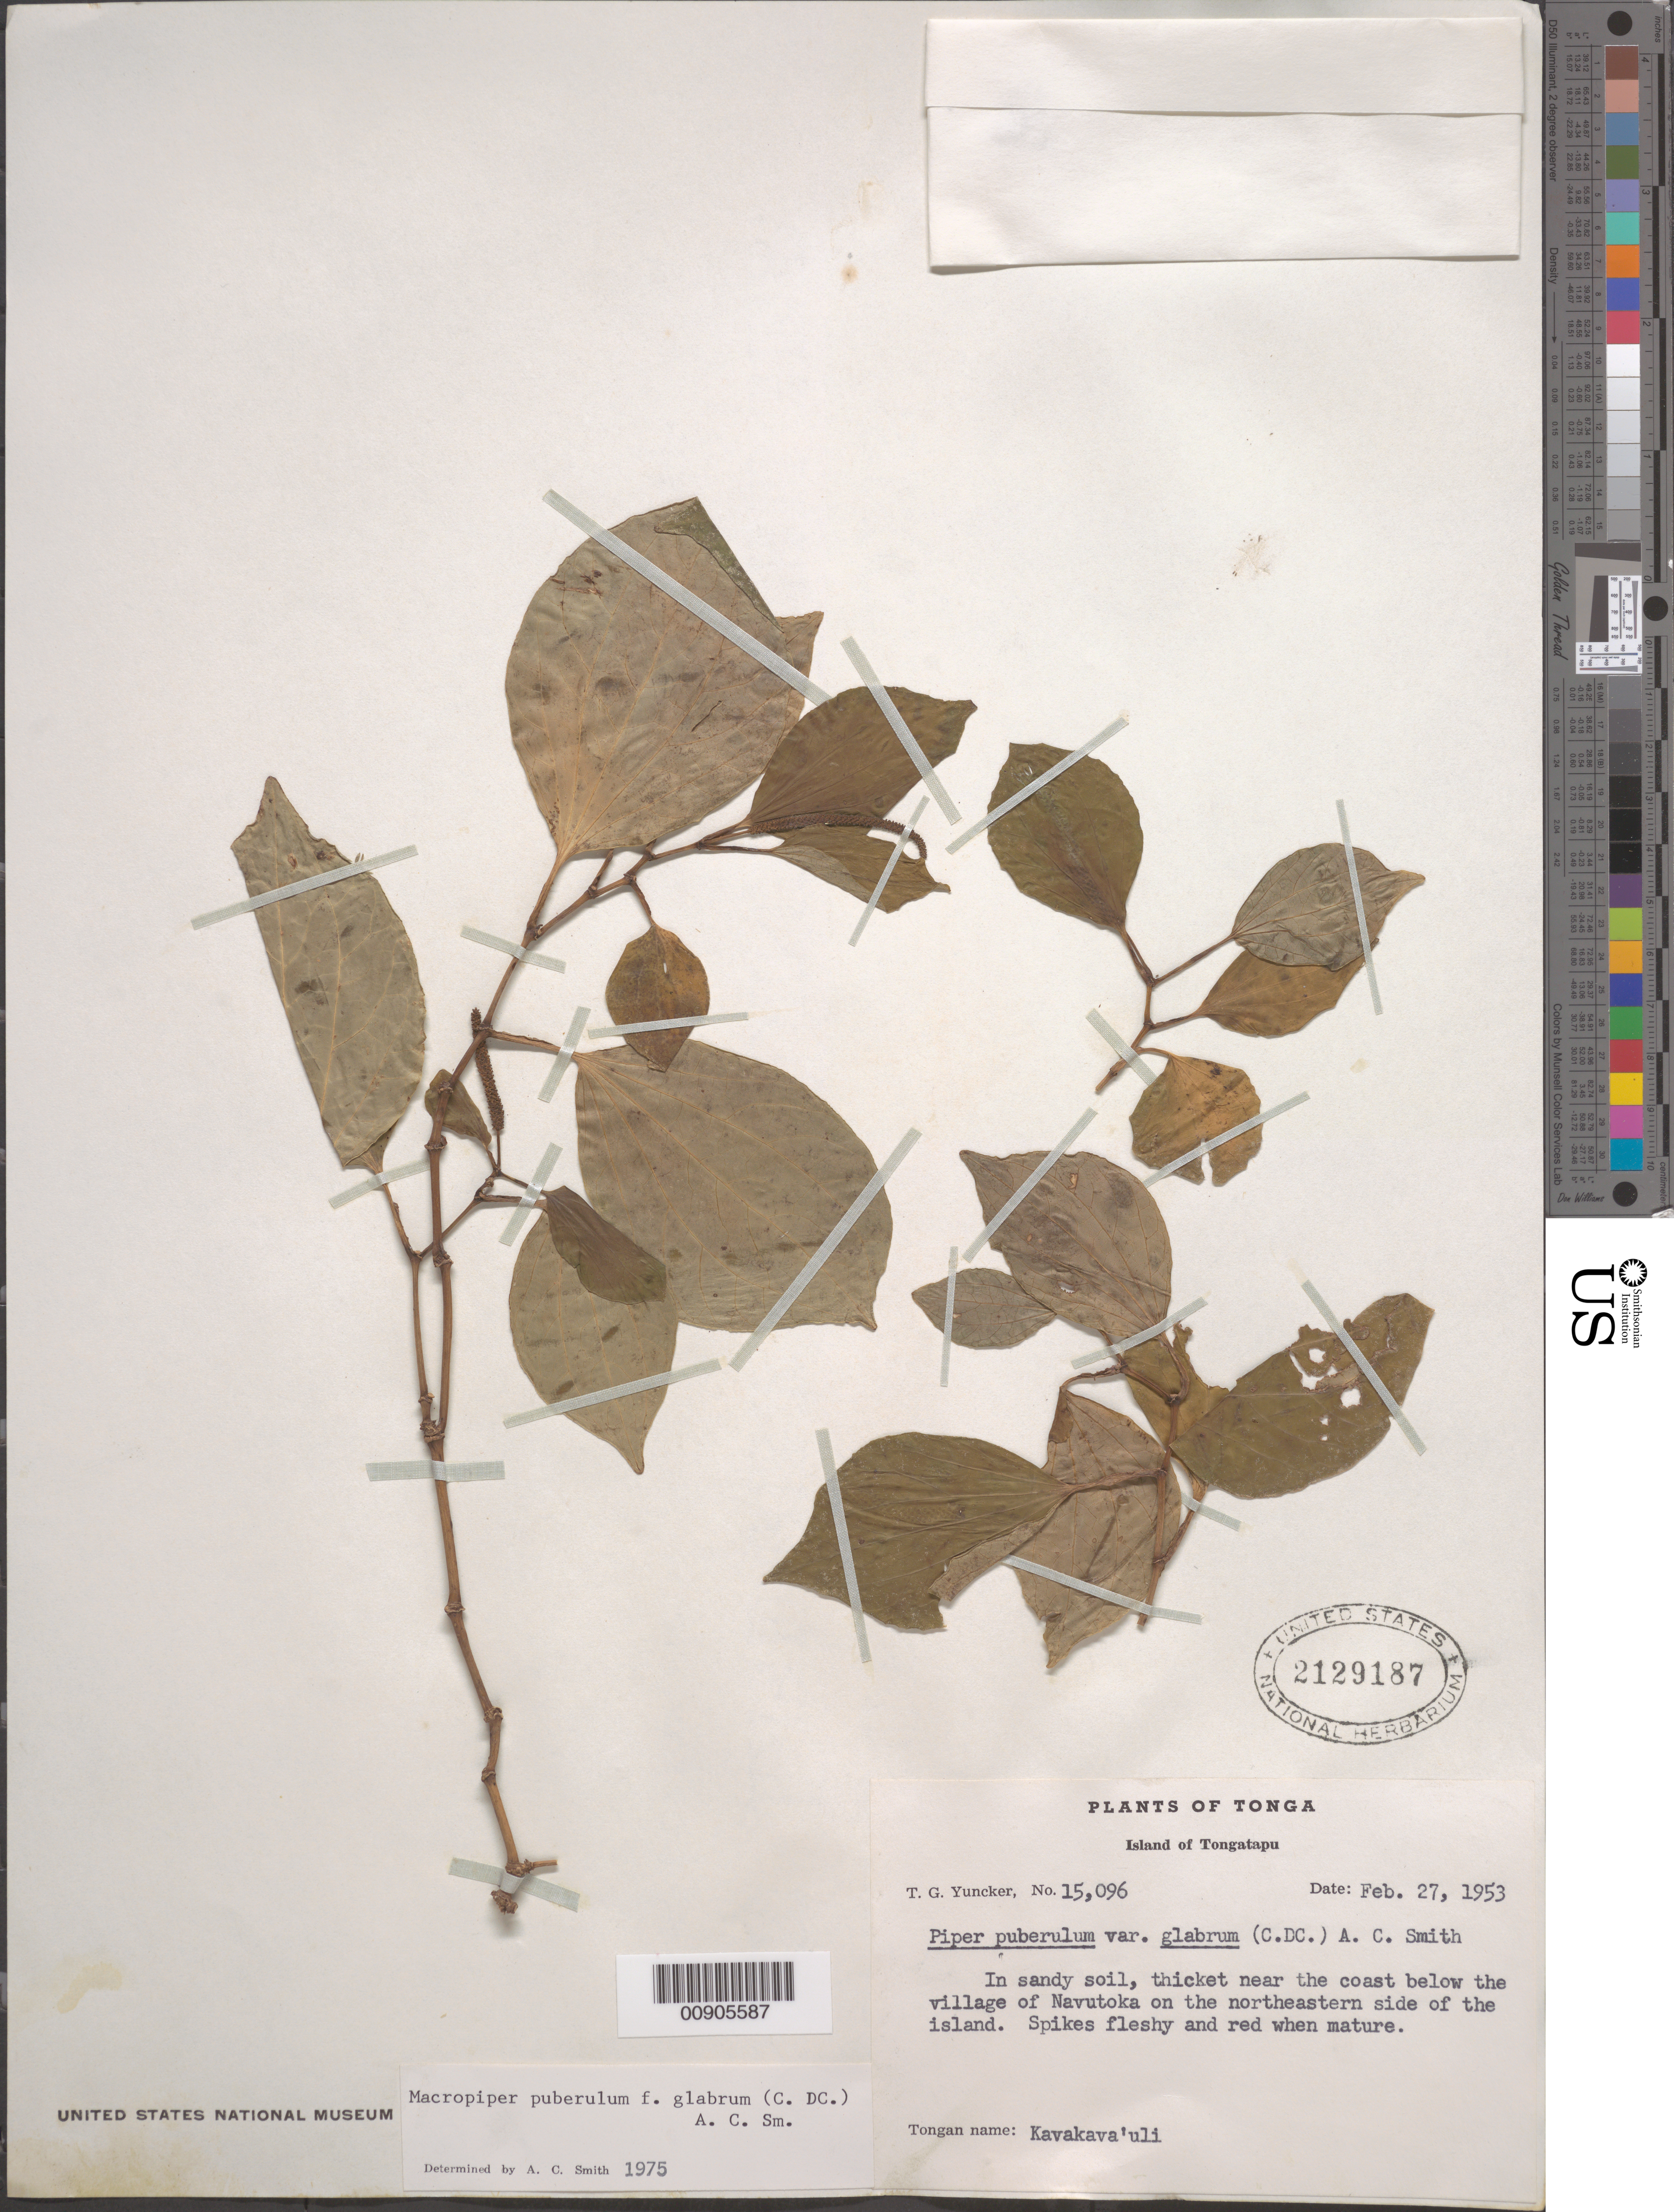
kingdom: Plantae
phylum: Tracheophyta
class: Magnoliopsida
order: Piperales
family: Piperaceae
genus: Piper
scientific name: Piper puberulum var. glabrum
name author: (C. DC.) C.A. Sm.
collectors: T. G. Yuncker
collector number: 15096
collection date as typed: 27 Feb 1953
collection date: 1953-02-27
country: Tonga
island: Tongatapu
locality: Near the coast below the village of Navutoka.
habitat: In sandy soil, thicket, on the NE side of the island.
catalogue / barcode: US 2129187